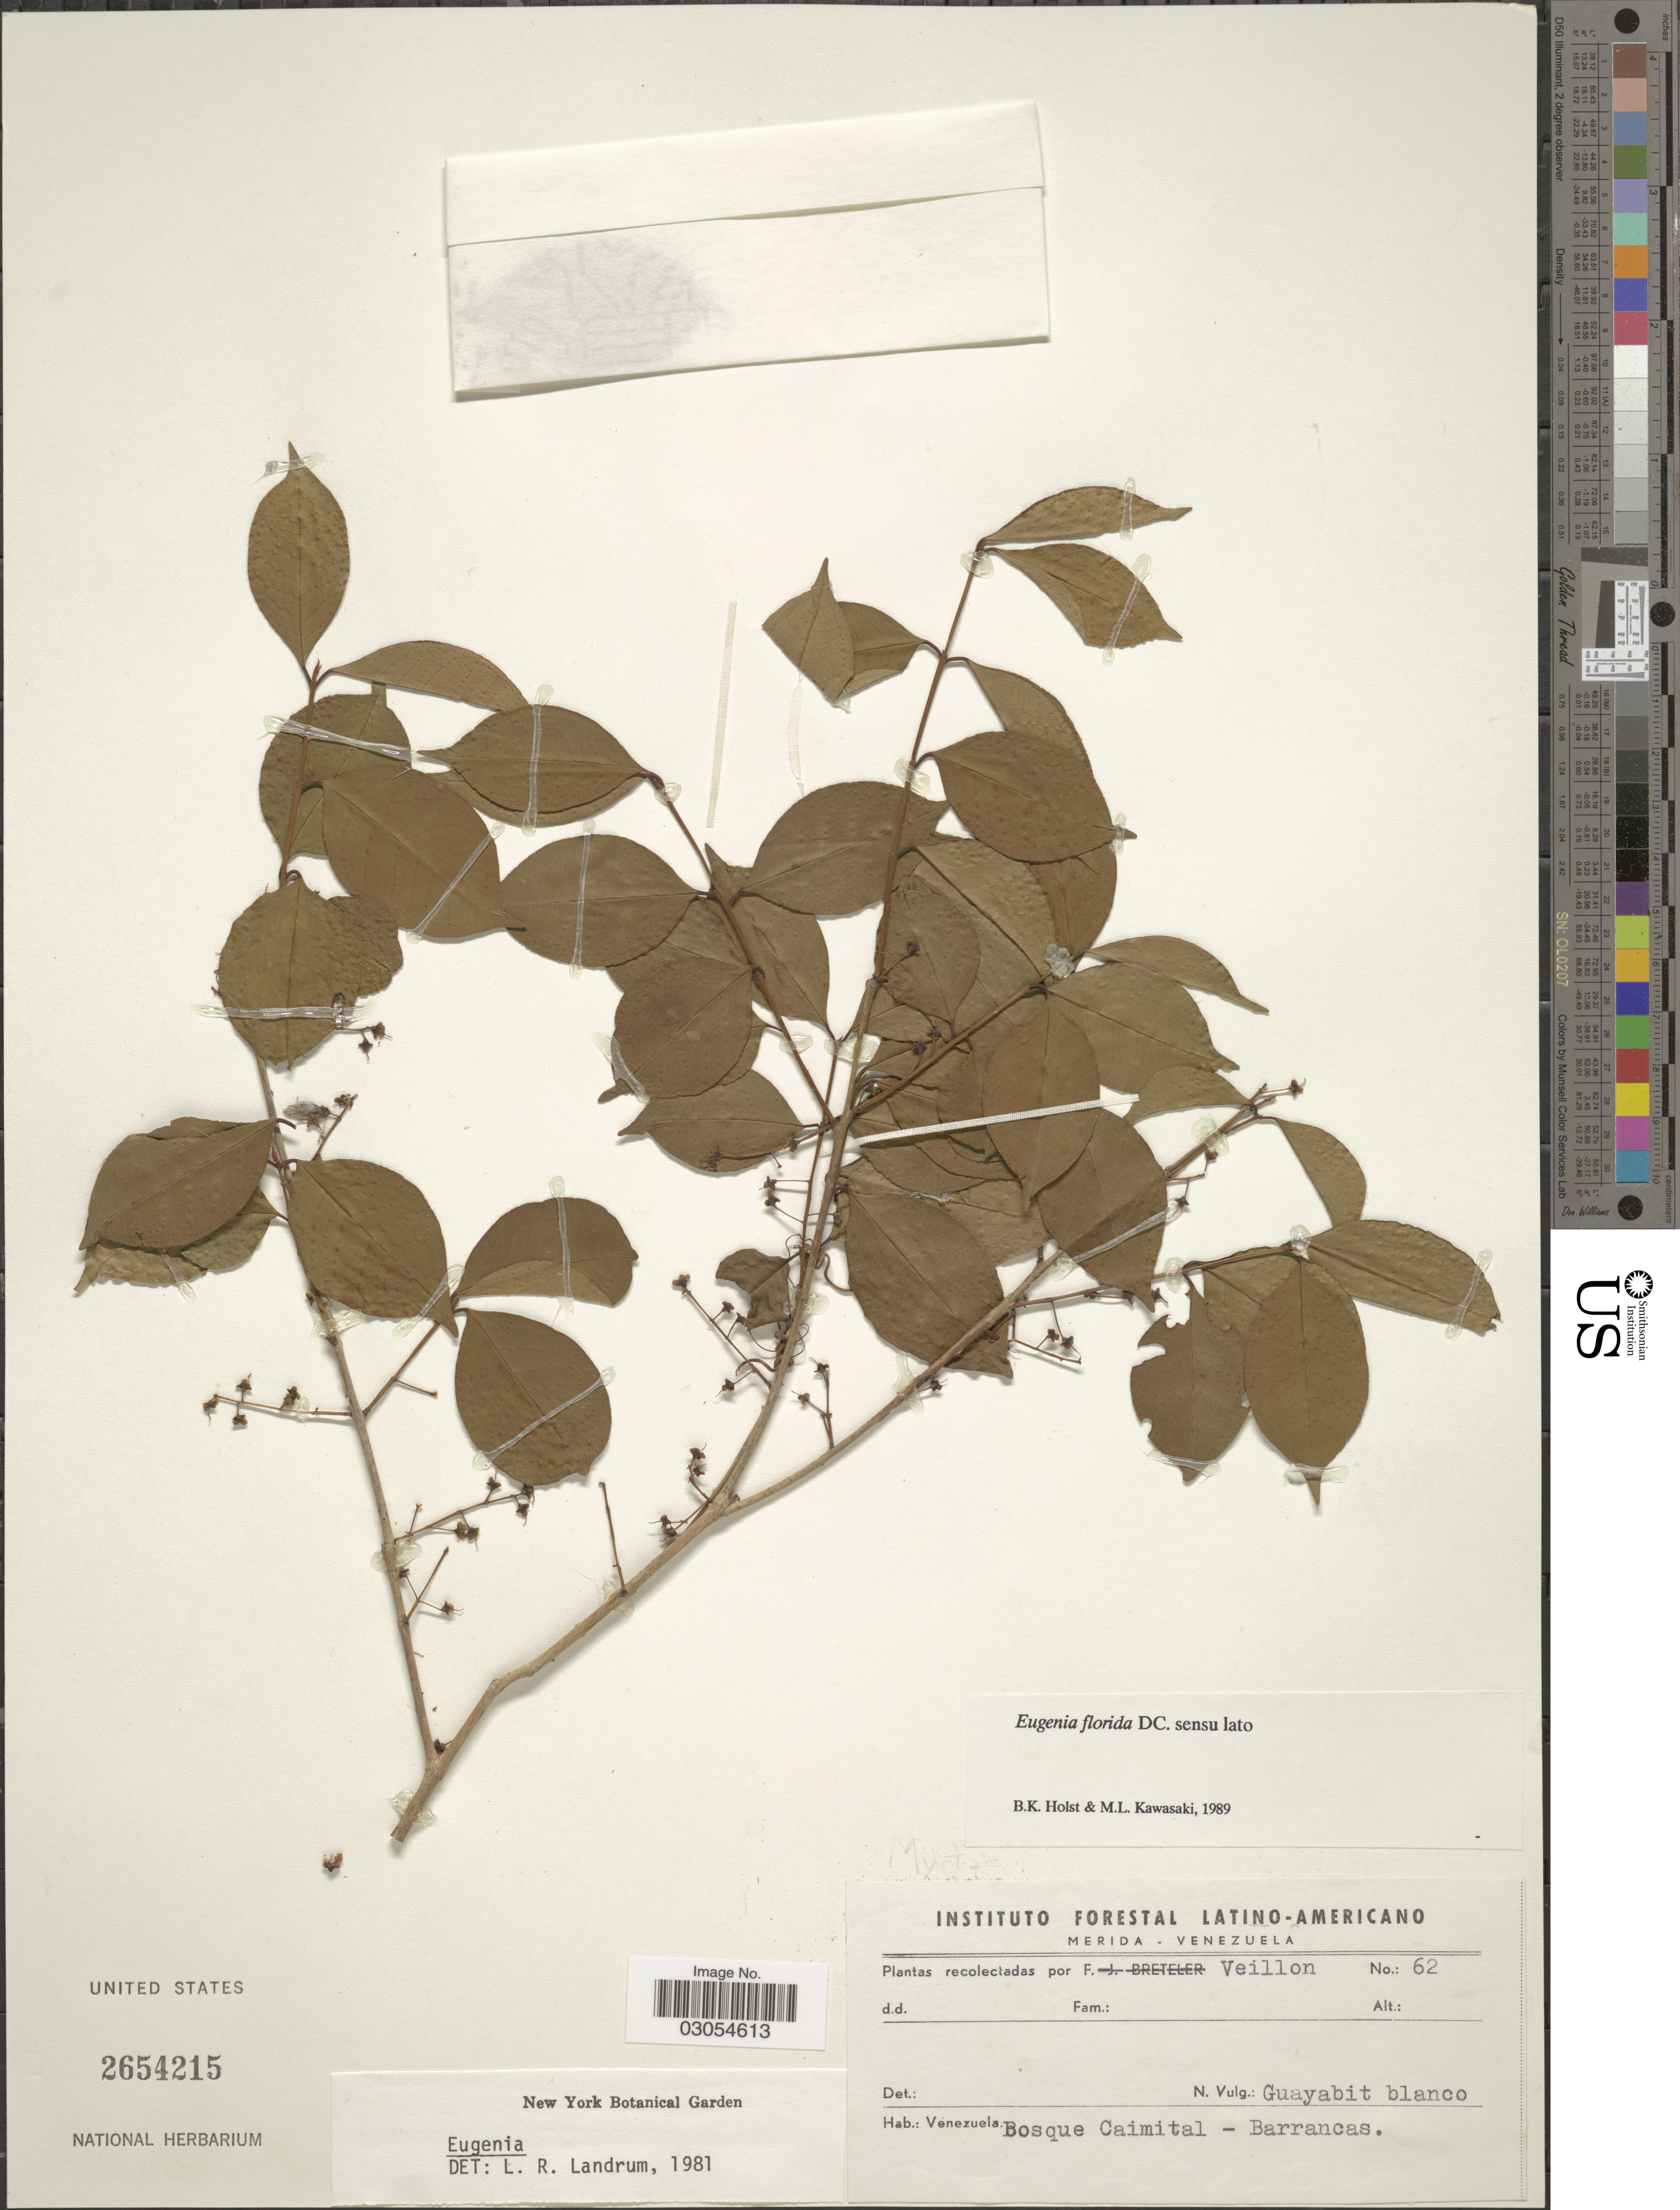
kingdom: Plantae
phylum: Tracheophyta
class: Magnoliopsida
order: Myrtales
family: Myrtaceae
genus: Eugenia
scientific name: Eugenia florida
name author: DC.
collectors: F. Veillon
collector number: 62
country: Venezuela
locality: Bosque Caimital-Barrancas.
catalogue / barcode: US 2654215